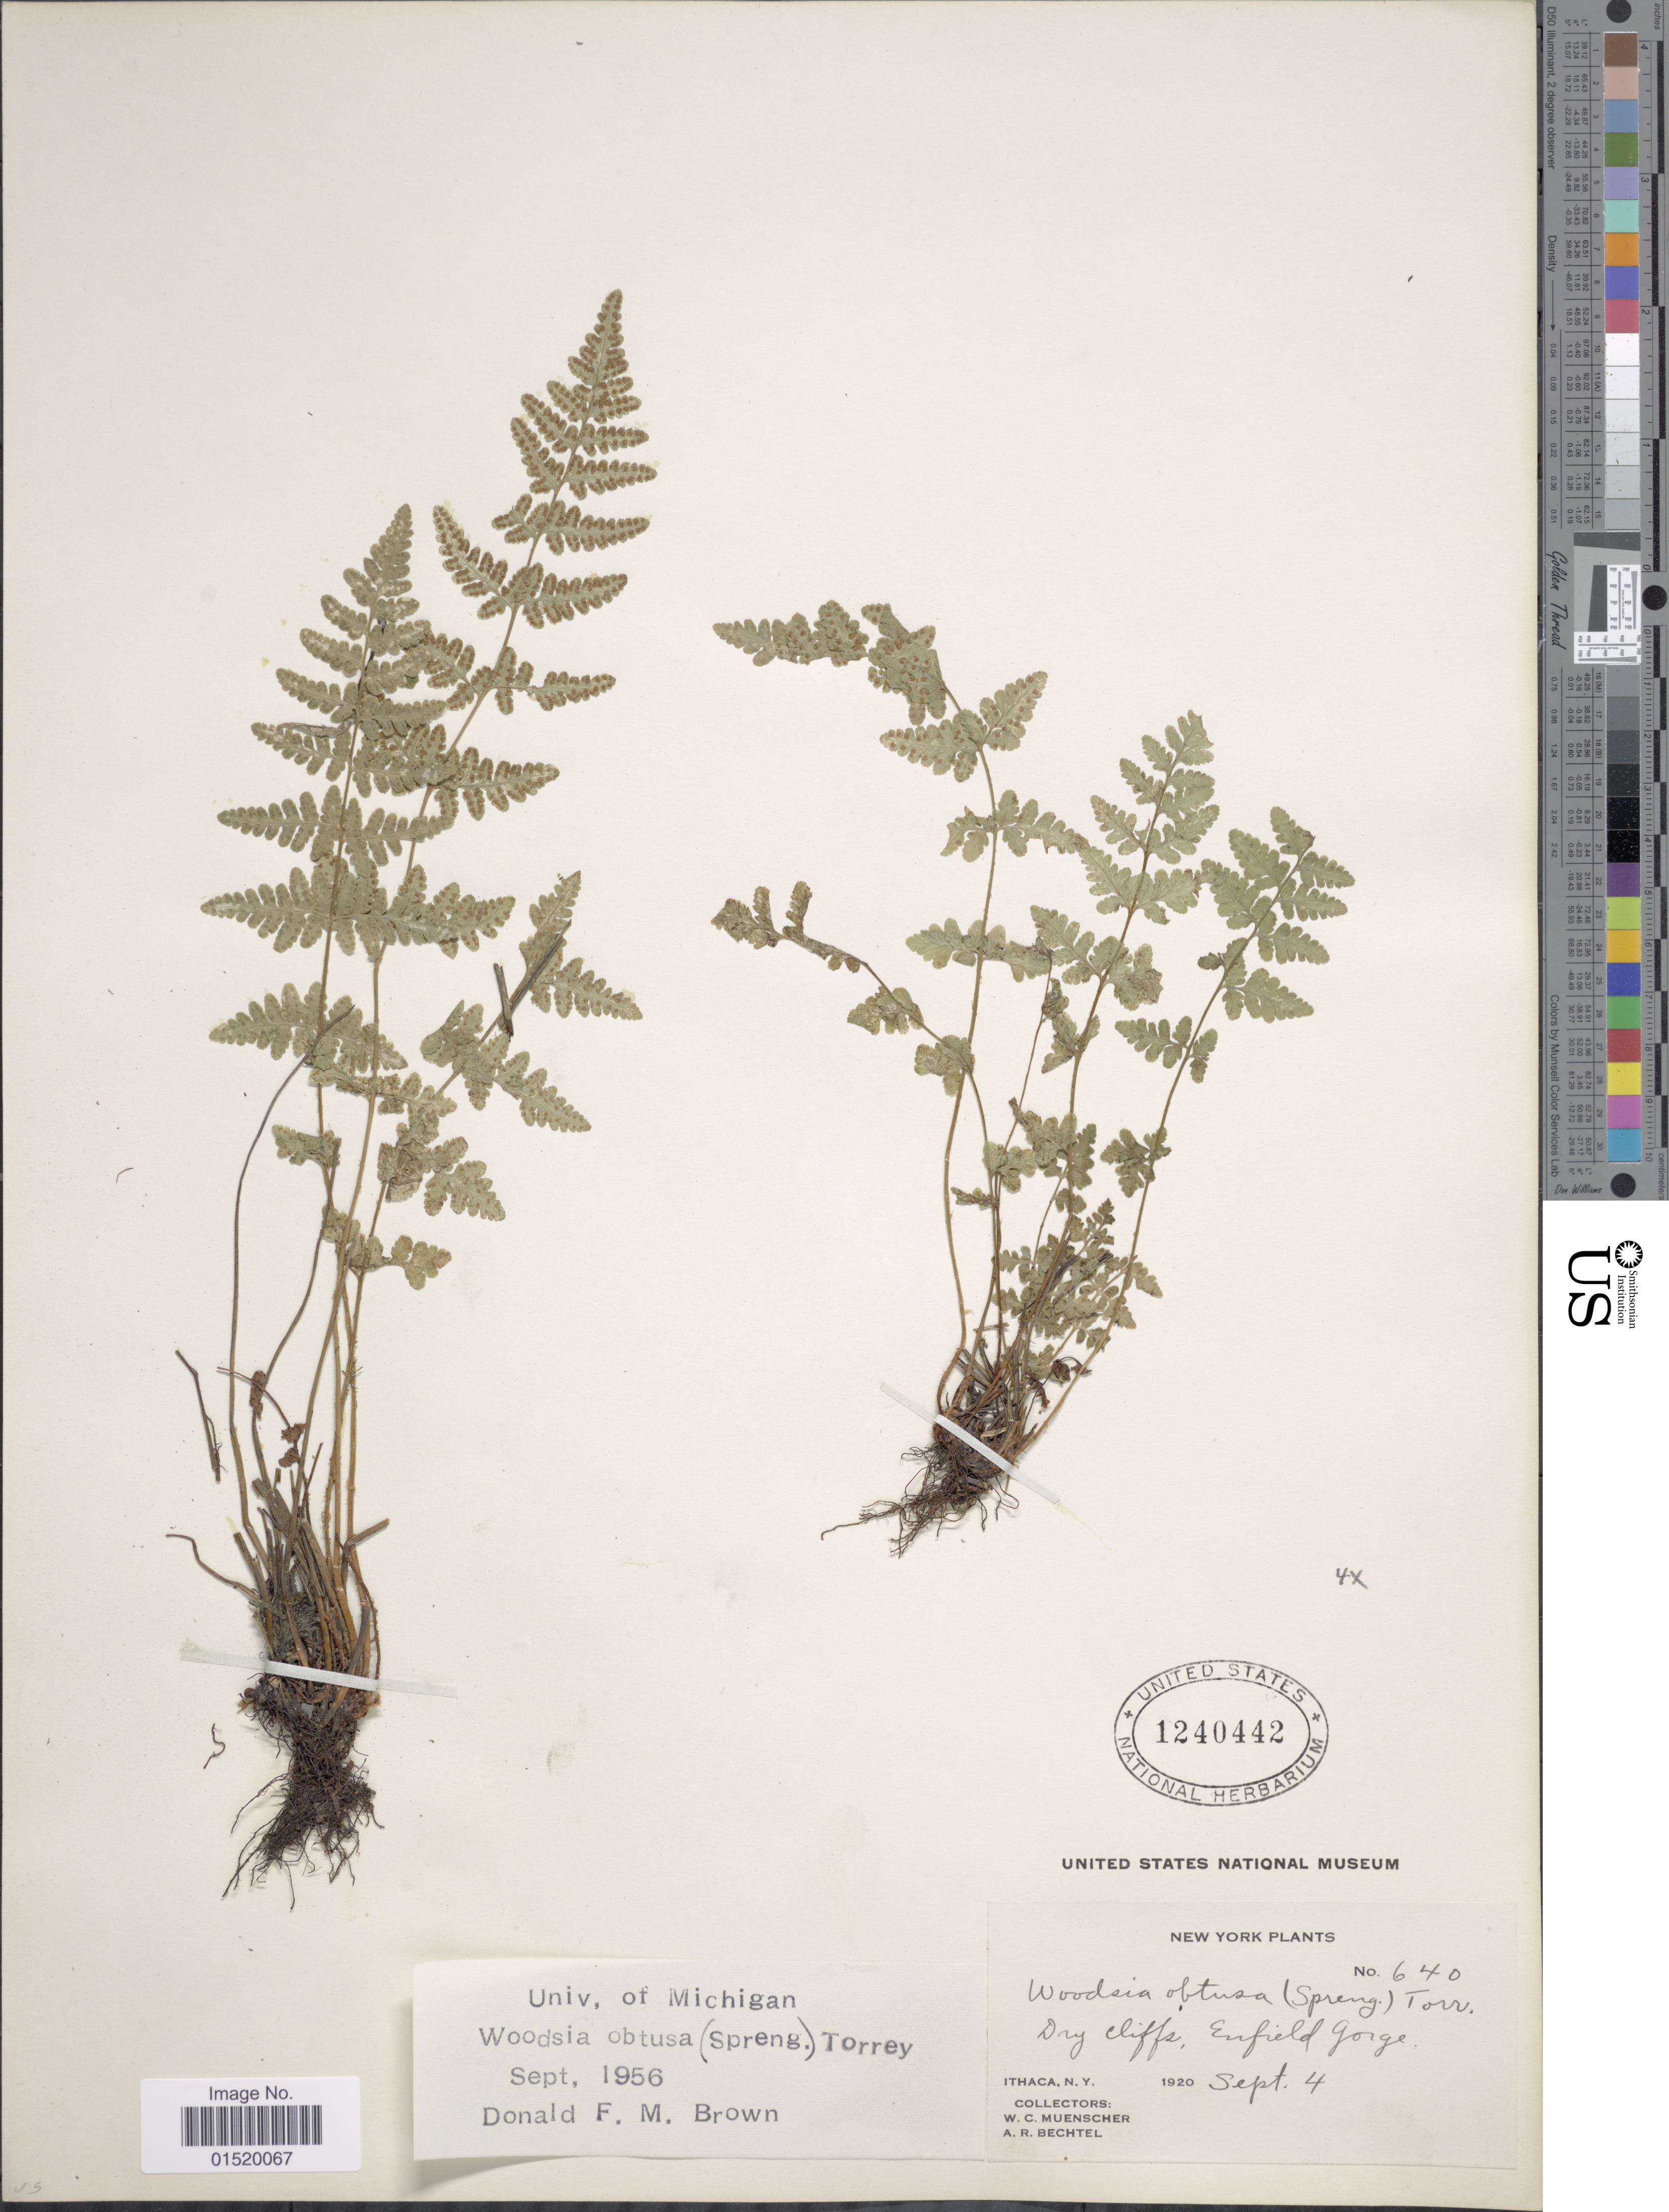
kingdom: Plantae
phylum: Tracheophyta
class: Polypodiopsida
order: Polypodiales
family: Woodsiaceae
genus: Woodsia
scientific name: Woodsia obtusa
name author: (Spreng.) Torr.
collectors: W. Muenscher & A. Bechtel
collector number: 640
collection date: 1920-09-04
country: United States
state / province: New York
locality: Dry cliffs, Enfield Gorge, Ithaca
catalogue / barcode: US 1240442